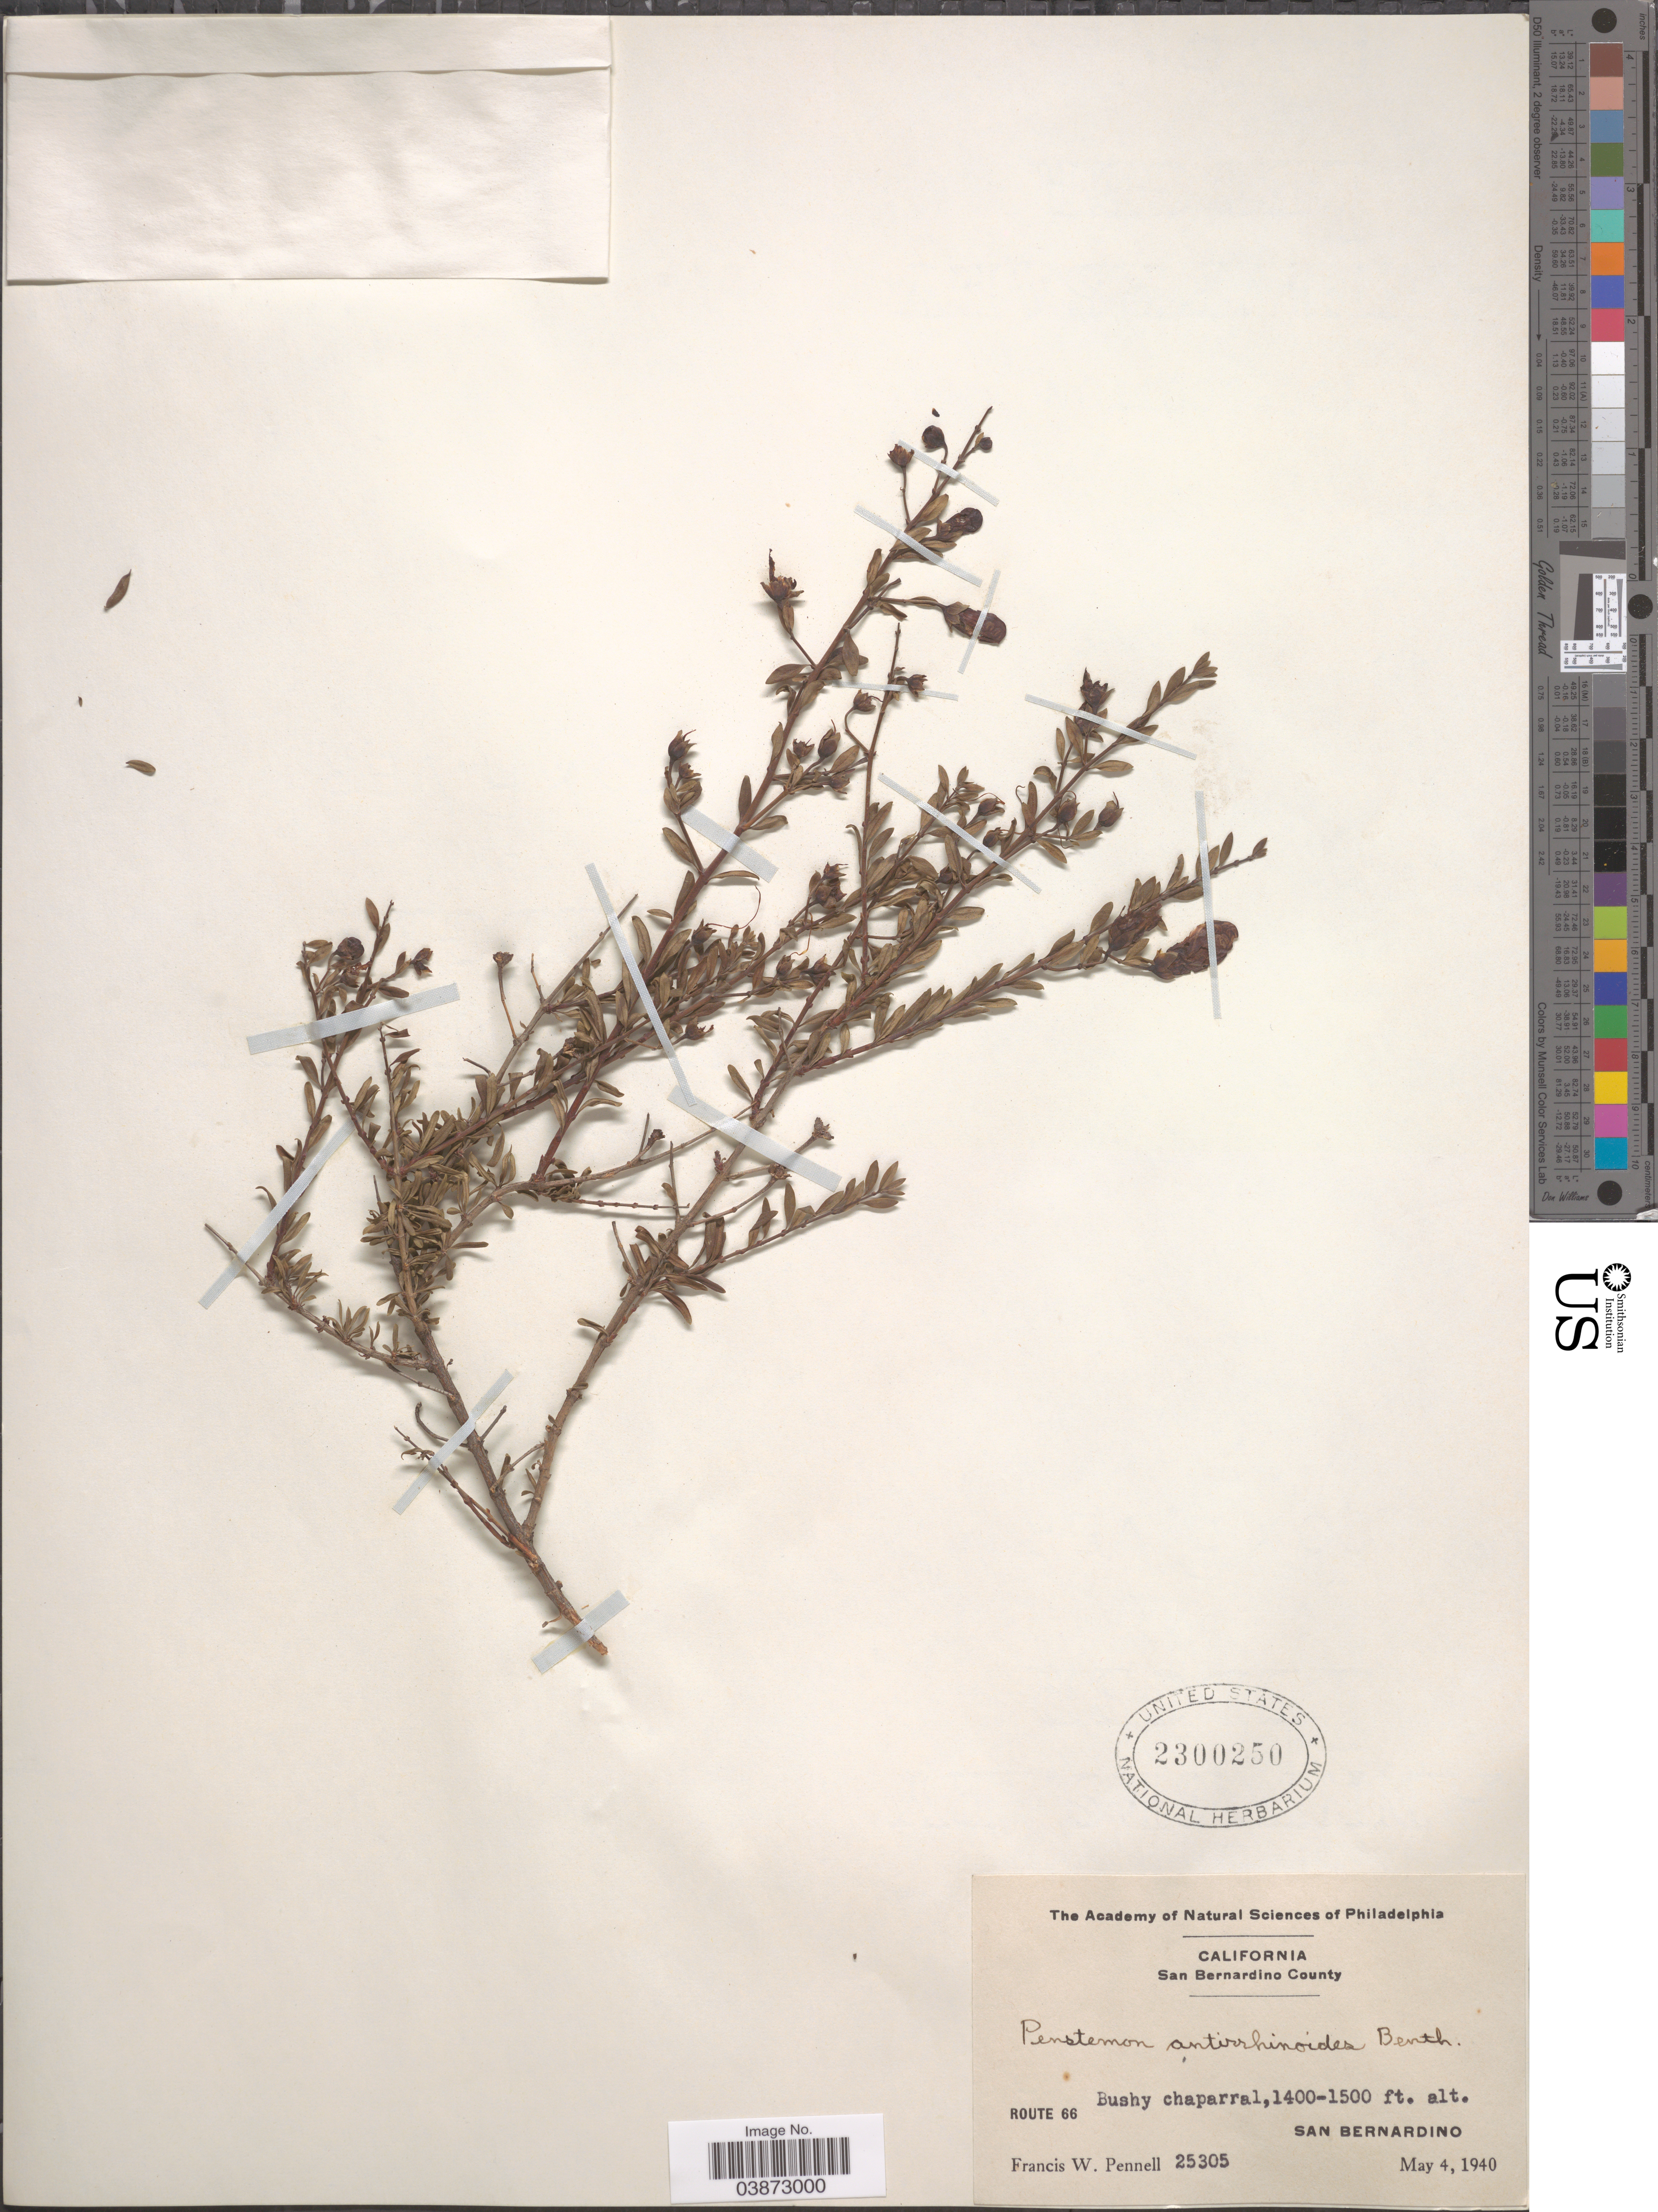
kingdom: Plantae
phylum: Tracheophyta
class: Magnoliopsida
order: Lamiales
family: Plantaginaceae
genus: Penstemon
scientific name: Penstemon antirrhinoides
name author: Benth.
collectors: F. W. Pennell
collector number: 25305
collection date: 1940-05-04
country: United States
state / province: California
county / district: San Bernardino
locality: San Bernardino County. Route 66. San Bernardino.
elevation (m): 427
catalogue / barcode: US 2300250